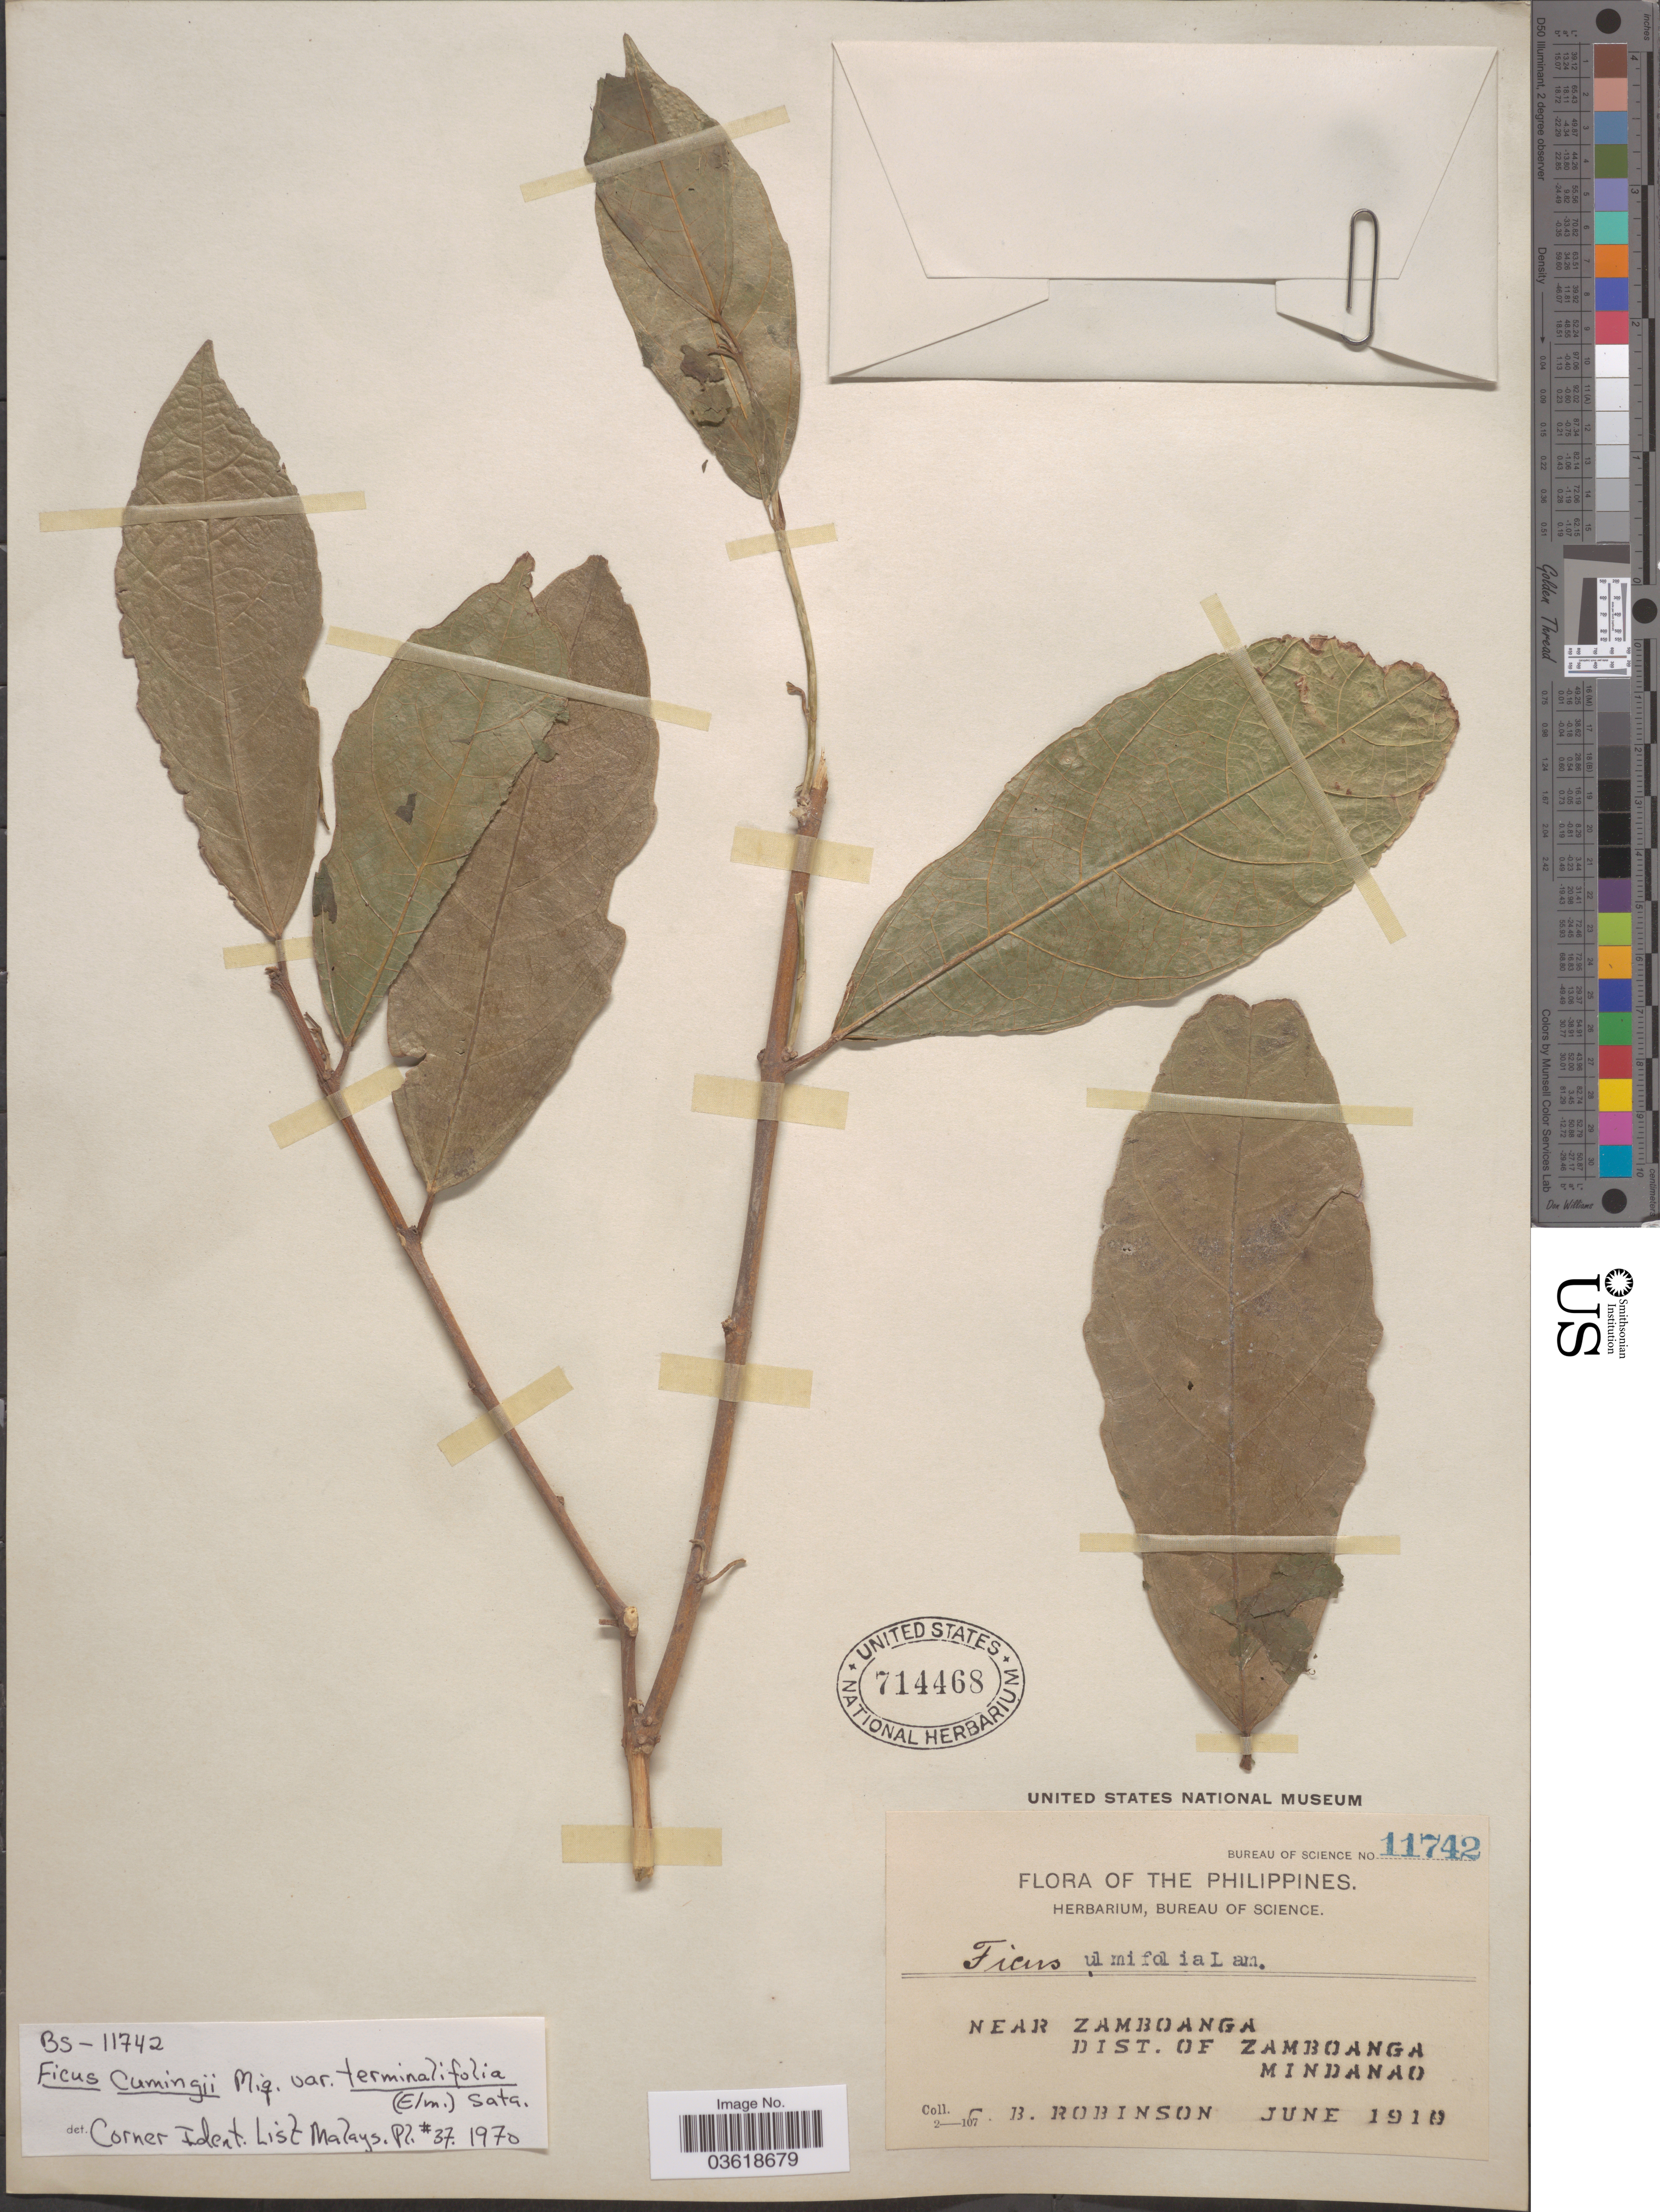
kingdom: Plantae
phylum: Tracheophyta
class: Magnoliopsida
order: Rosales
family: Moraceae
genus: Ficus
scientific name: Ficus cumingii var. terminalifolia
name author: (Elmer) Sata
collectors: C. Robinson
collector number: Bureau of Science 11742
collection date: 1910-06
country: Philippines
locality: Near Zamboanga. Dist. of Zamboanga. Mindanao.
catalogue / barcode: US 714468